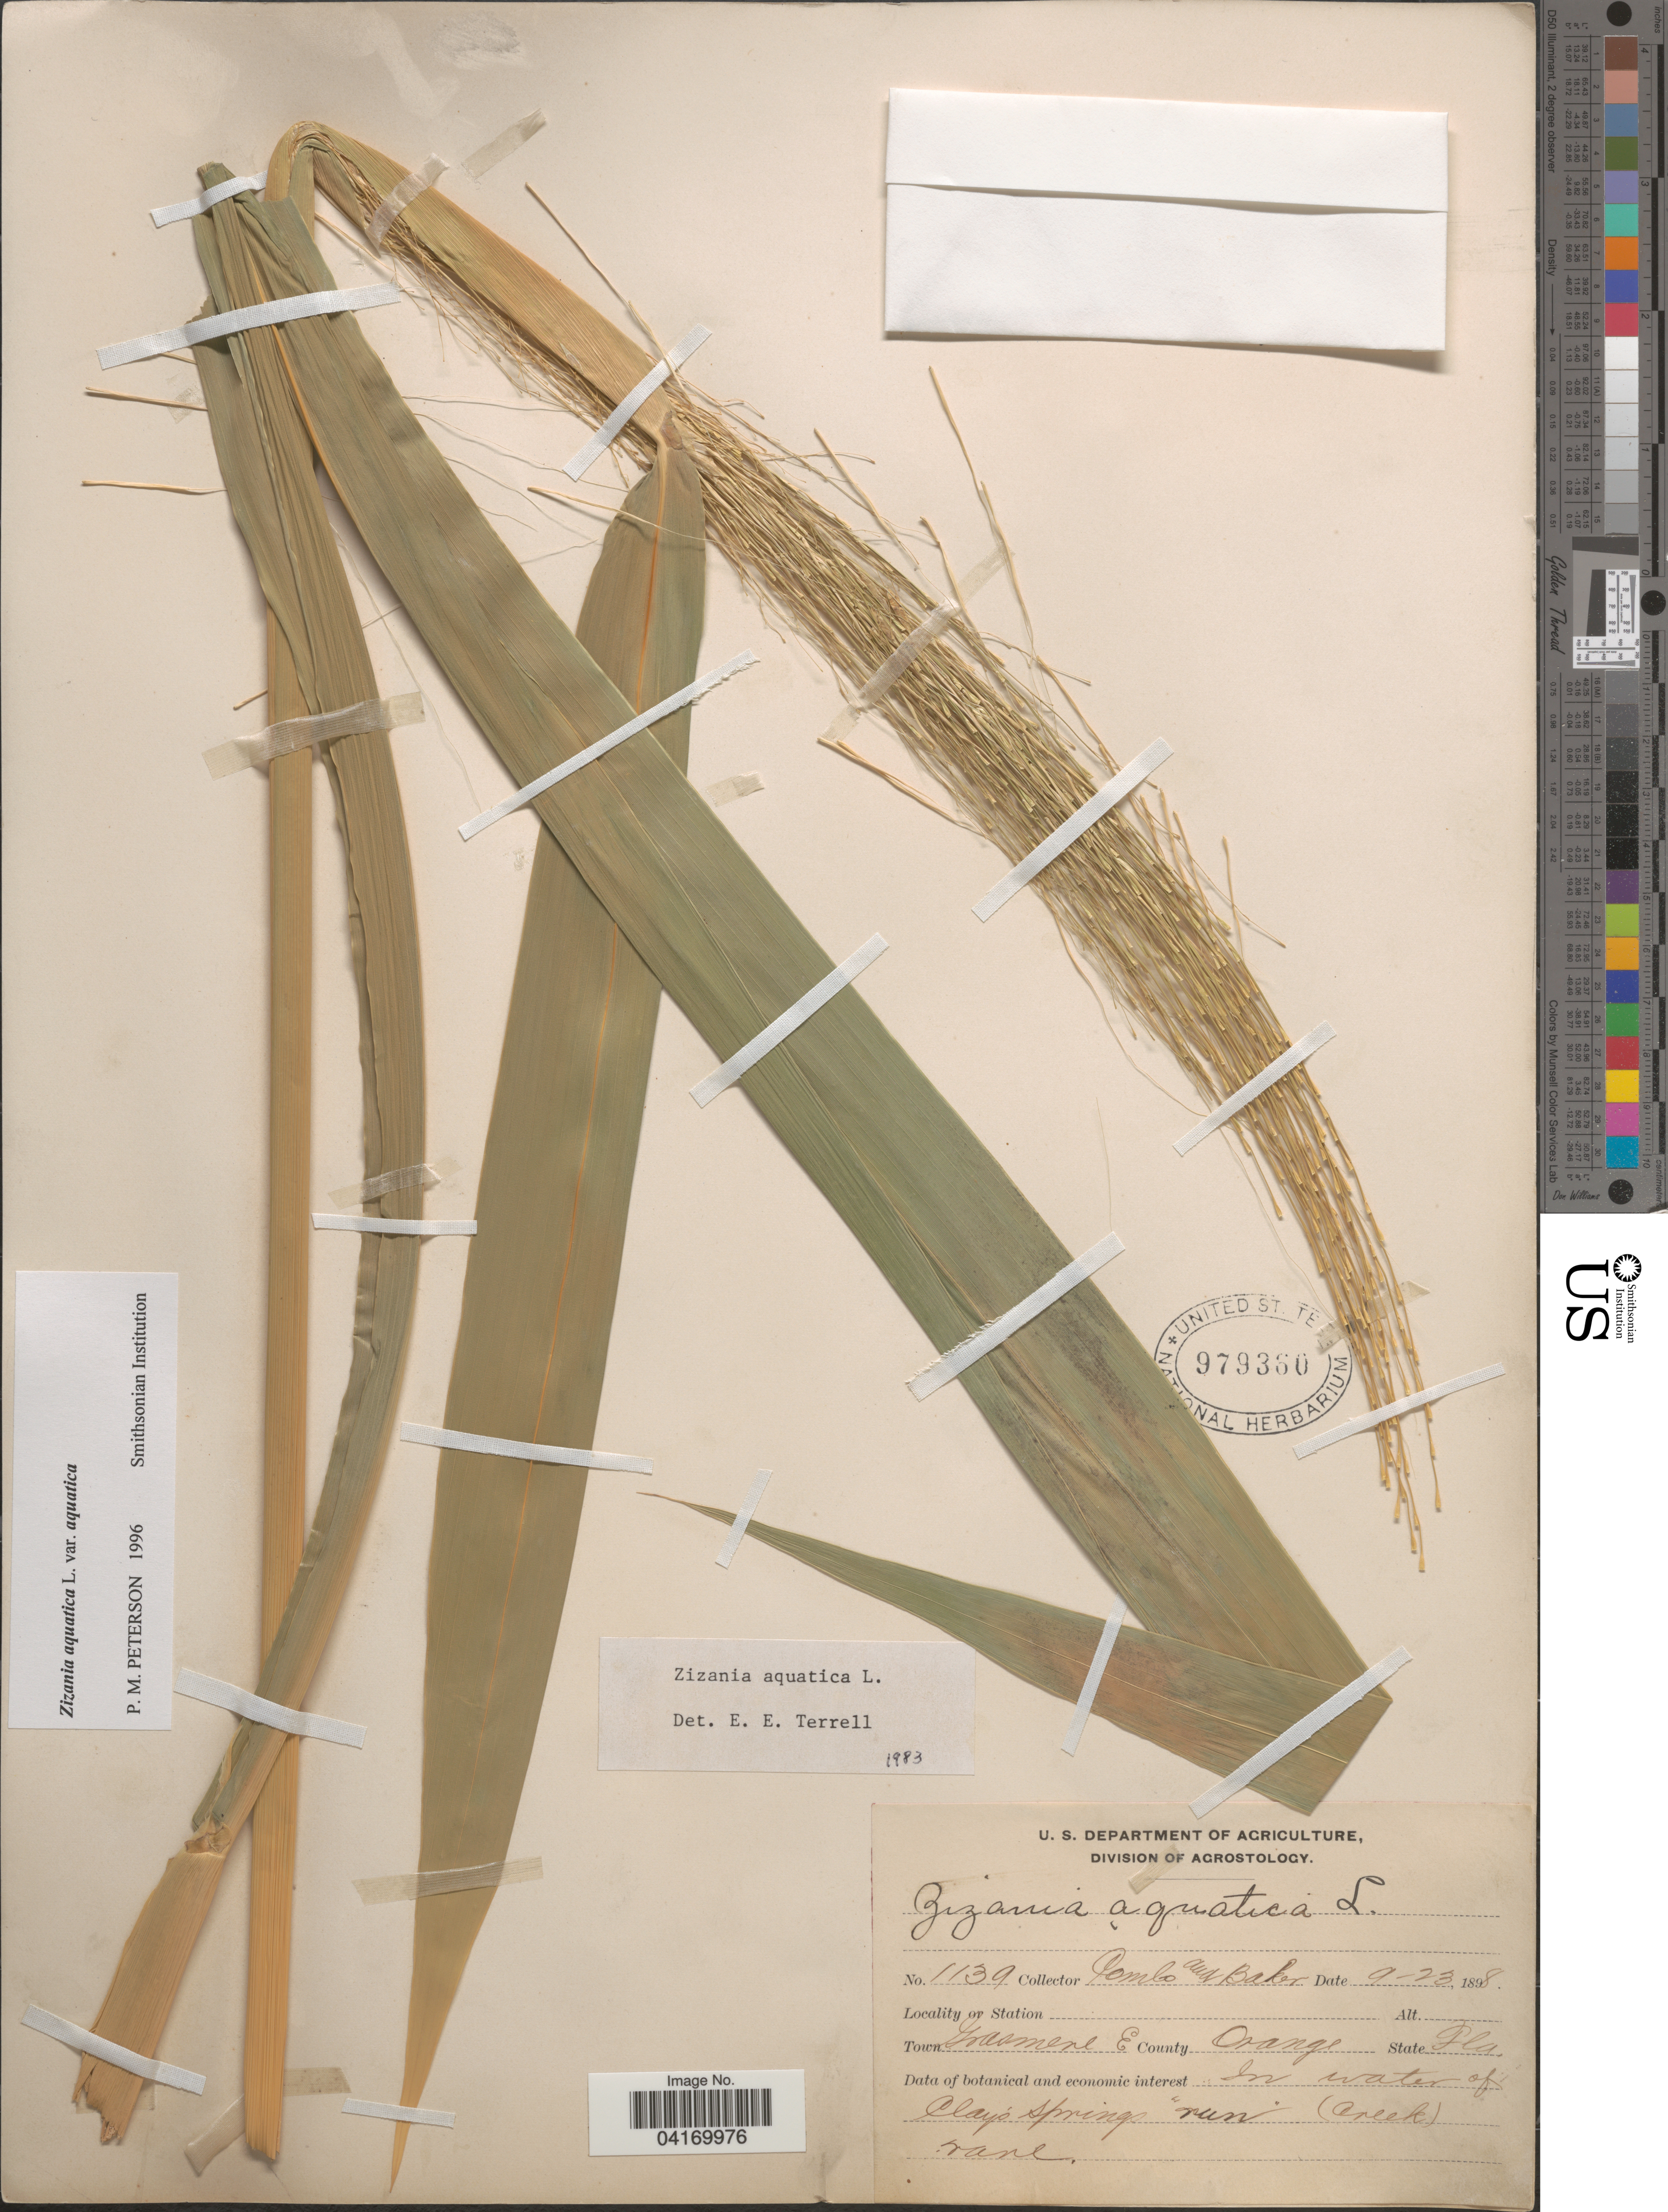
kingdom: Plantae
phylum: Tracheophyta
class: Liliopsida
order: Poales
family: Poaceae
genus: Zizania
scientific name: Zizania aquatica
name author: L.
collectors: -. Combs & -- Baker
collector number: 1139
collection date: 1898-09-23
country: United States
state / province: Florida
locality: Town Grasmere E. County Orange.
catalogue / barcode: US 979360